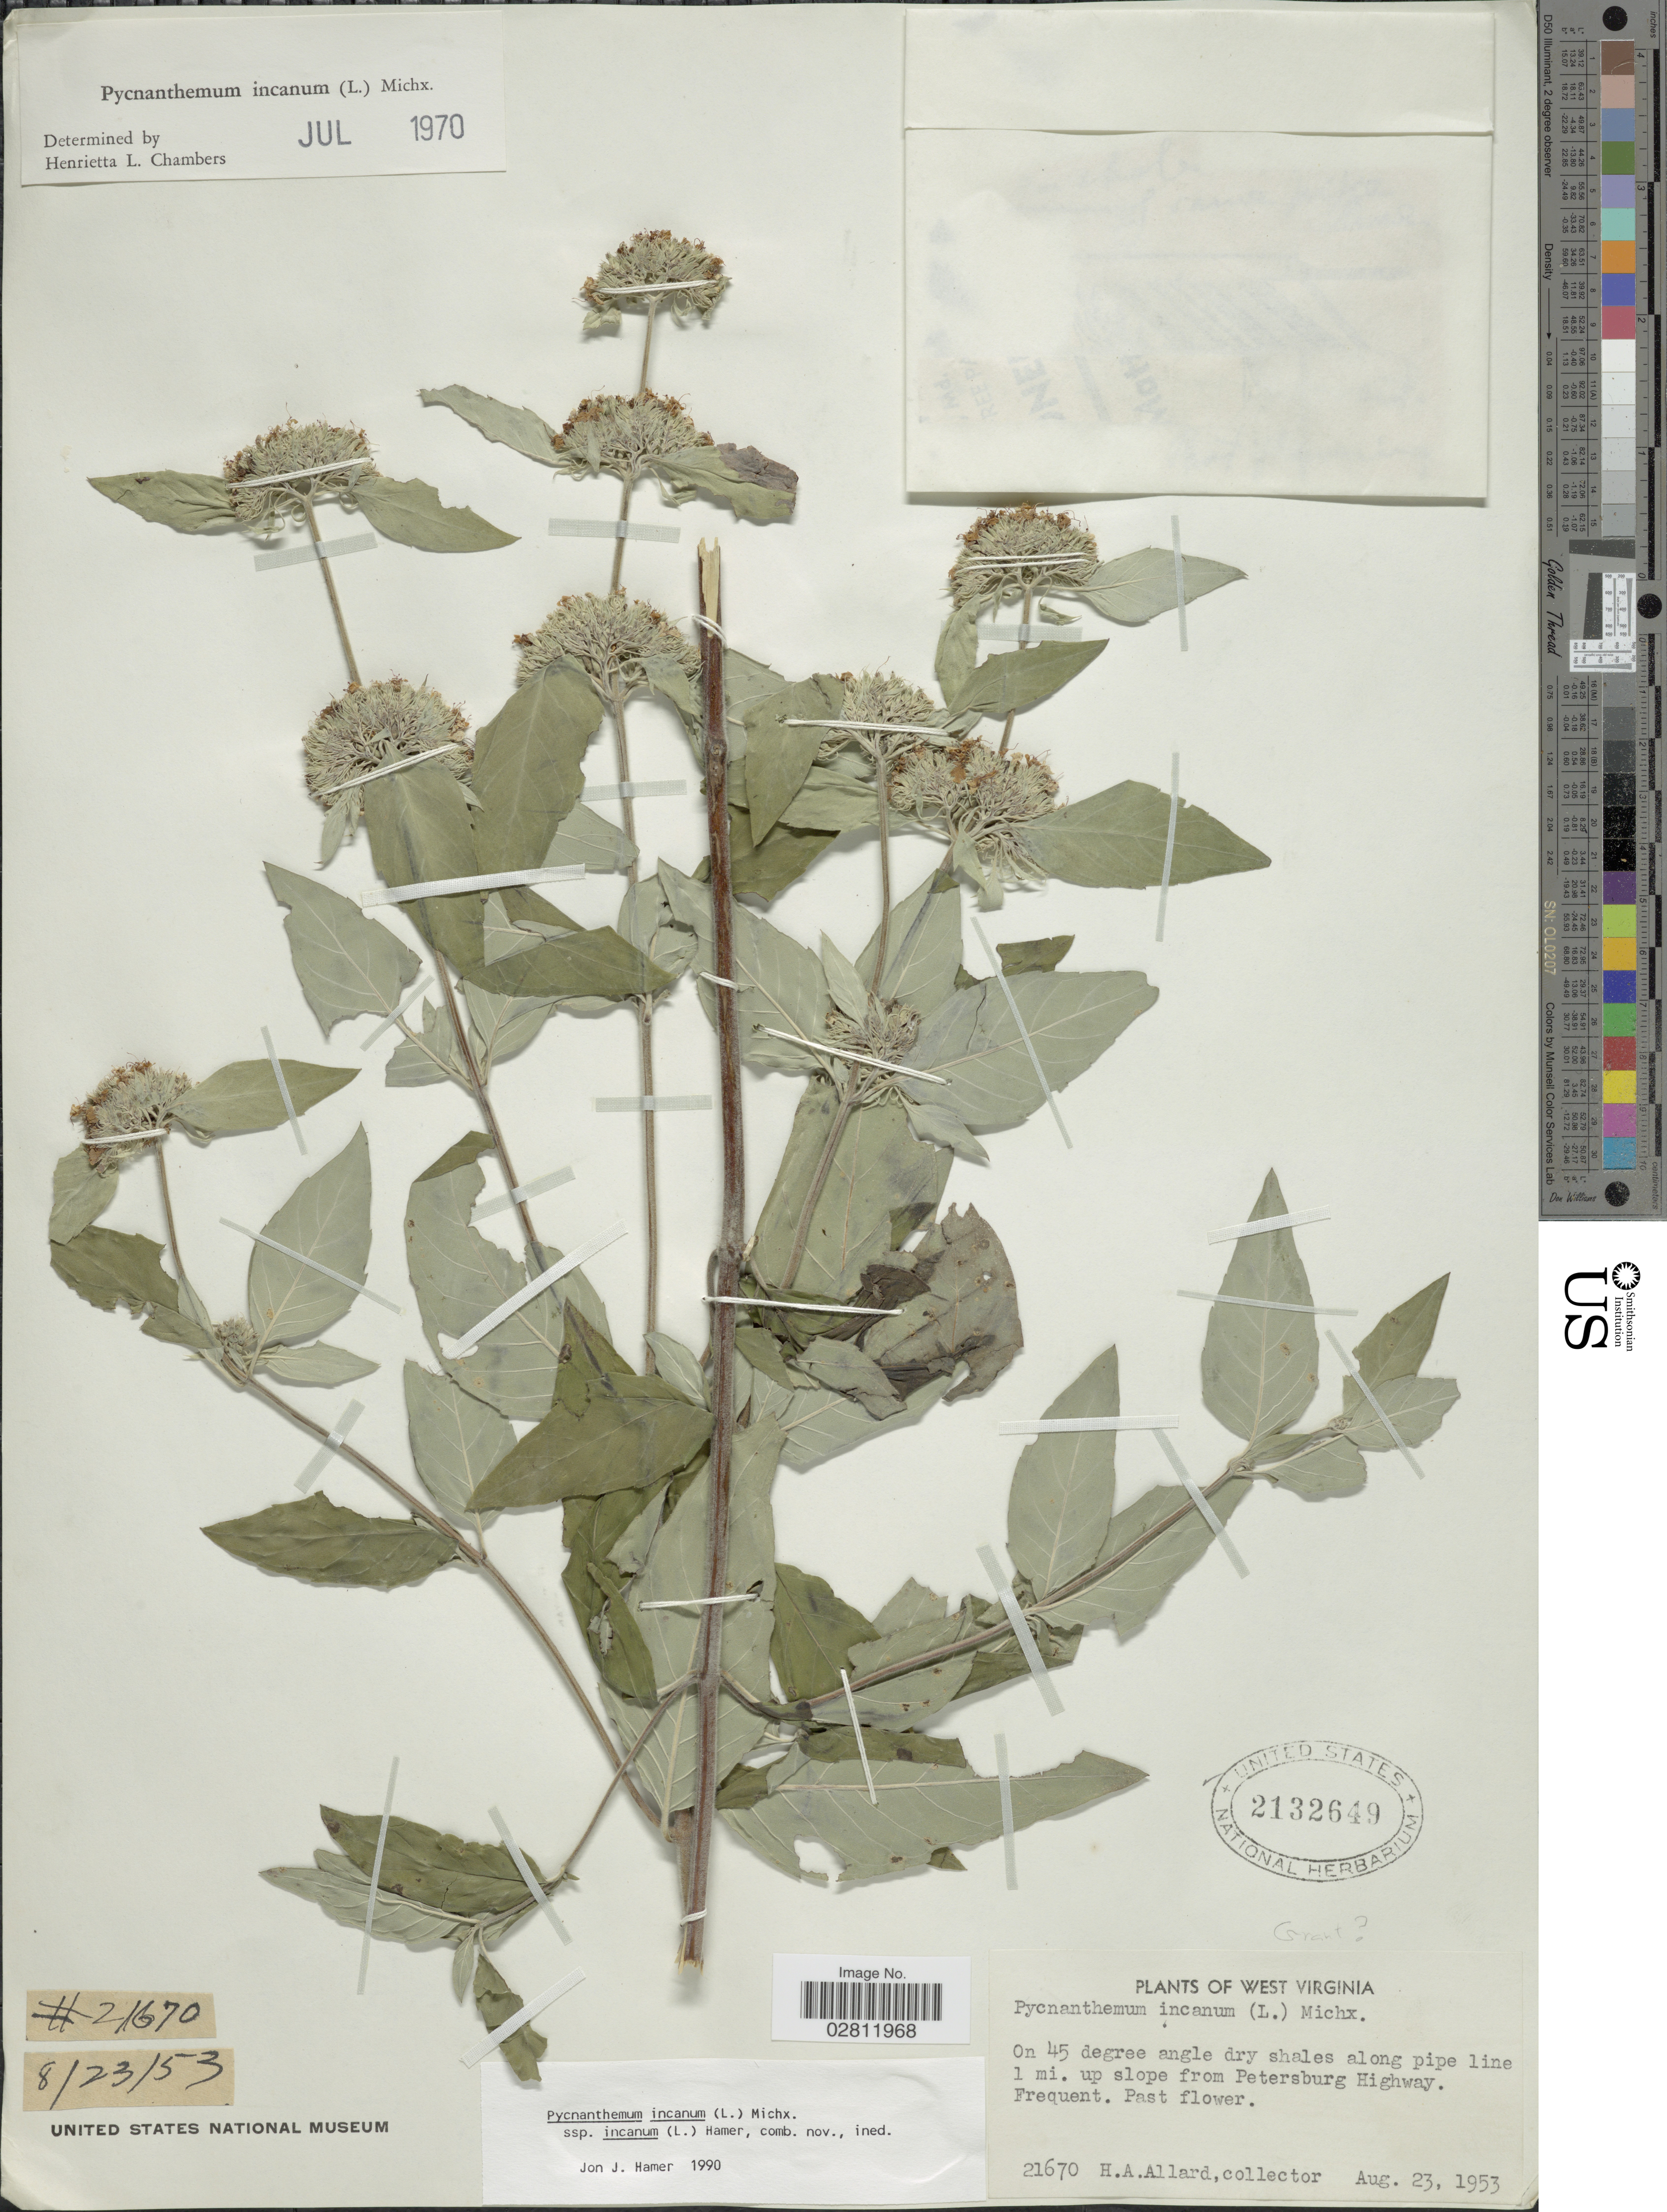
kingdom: Plantae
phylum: Tracheophyta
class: Magnoliopsida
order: Lamiales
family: Lamiaceae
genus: Pycnanthemum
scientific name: Pycnanthemum incanum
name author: (L.) Michx.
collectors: H. A. Allard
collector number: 21670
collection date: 1953-08-23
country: United States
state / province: West Virginia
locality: On 45 degree angle dry shales along pipe line 1 mi. up slope from Petersburg Highway.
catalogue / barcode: US 2132649